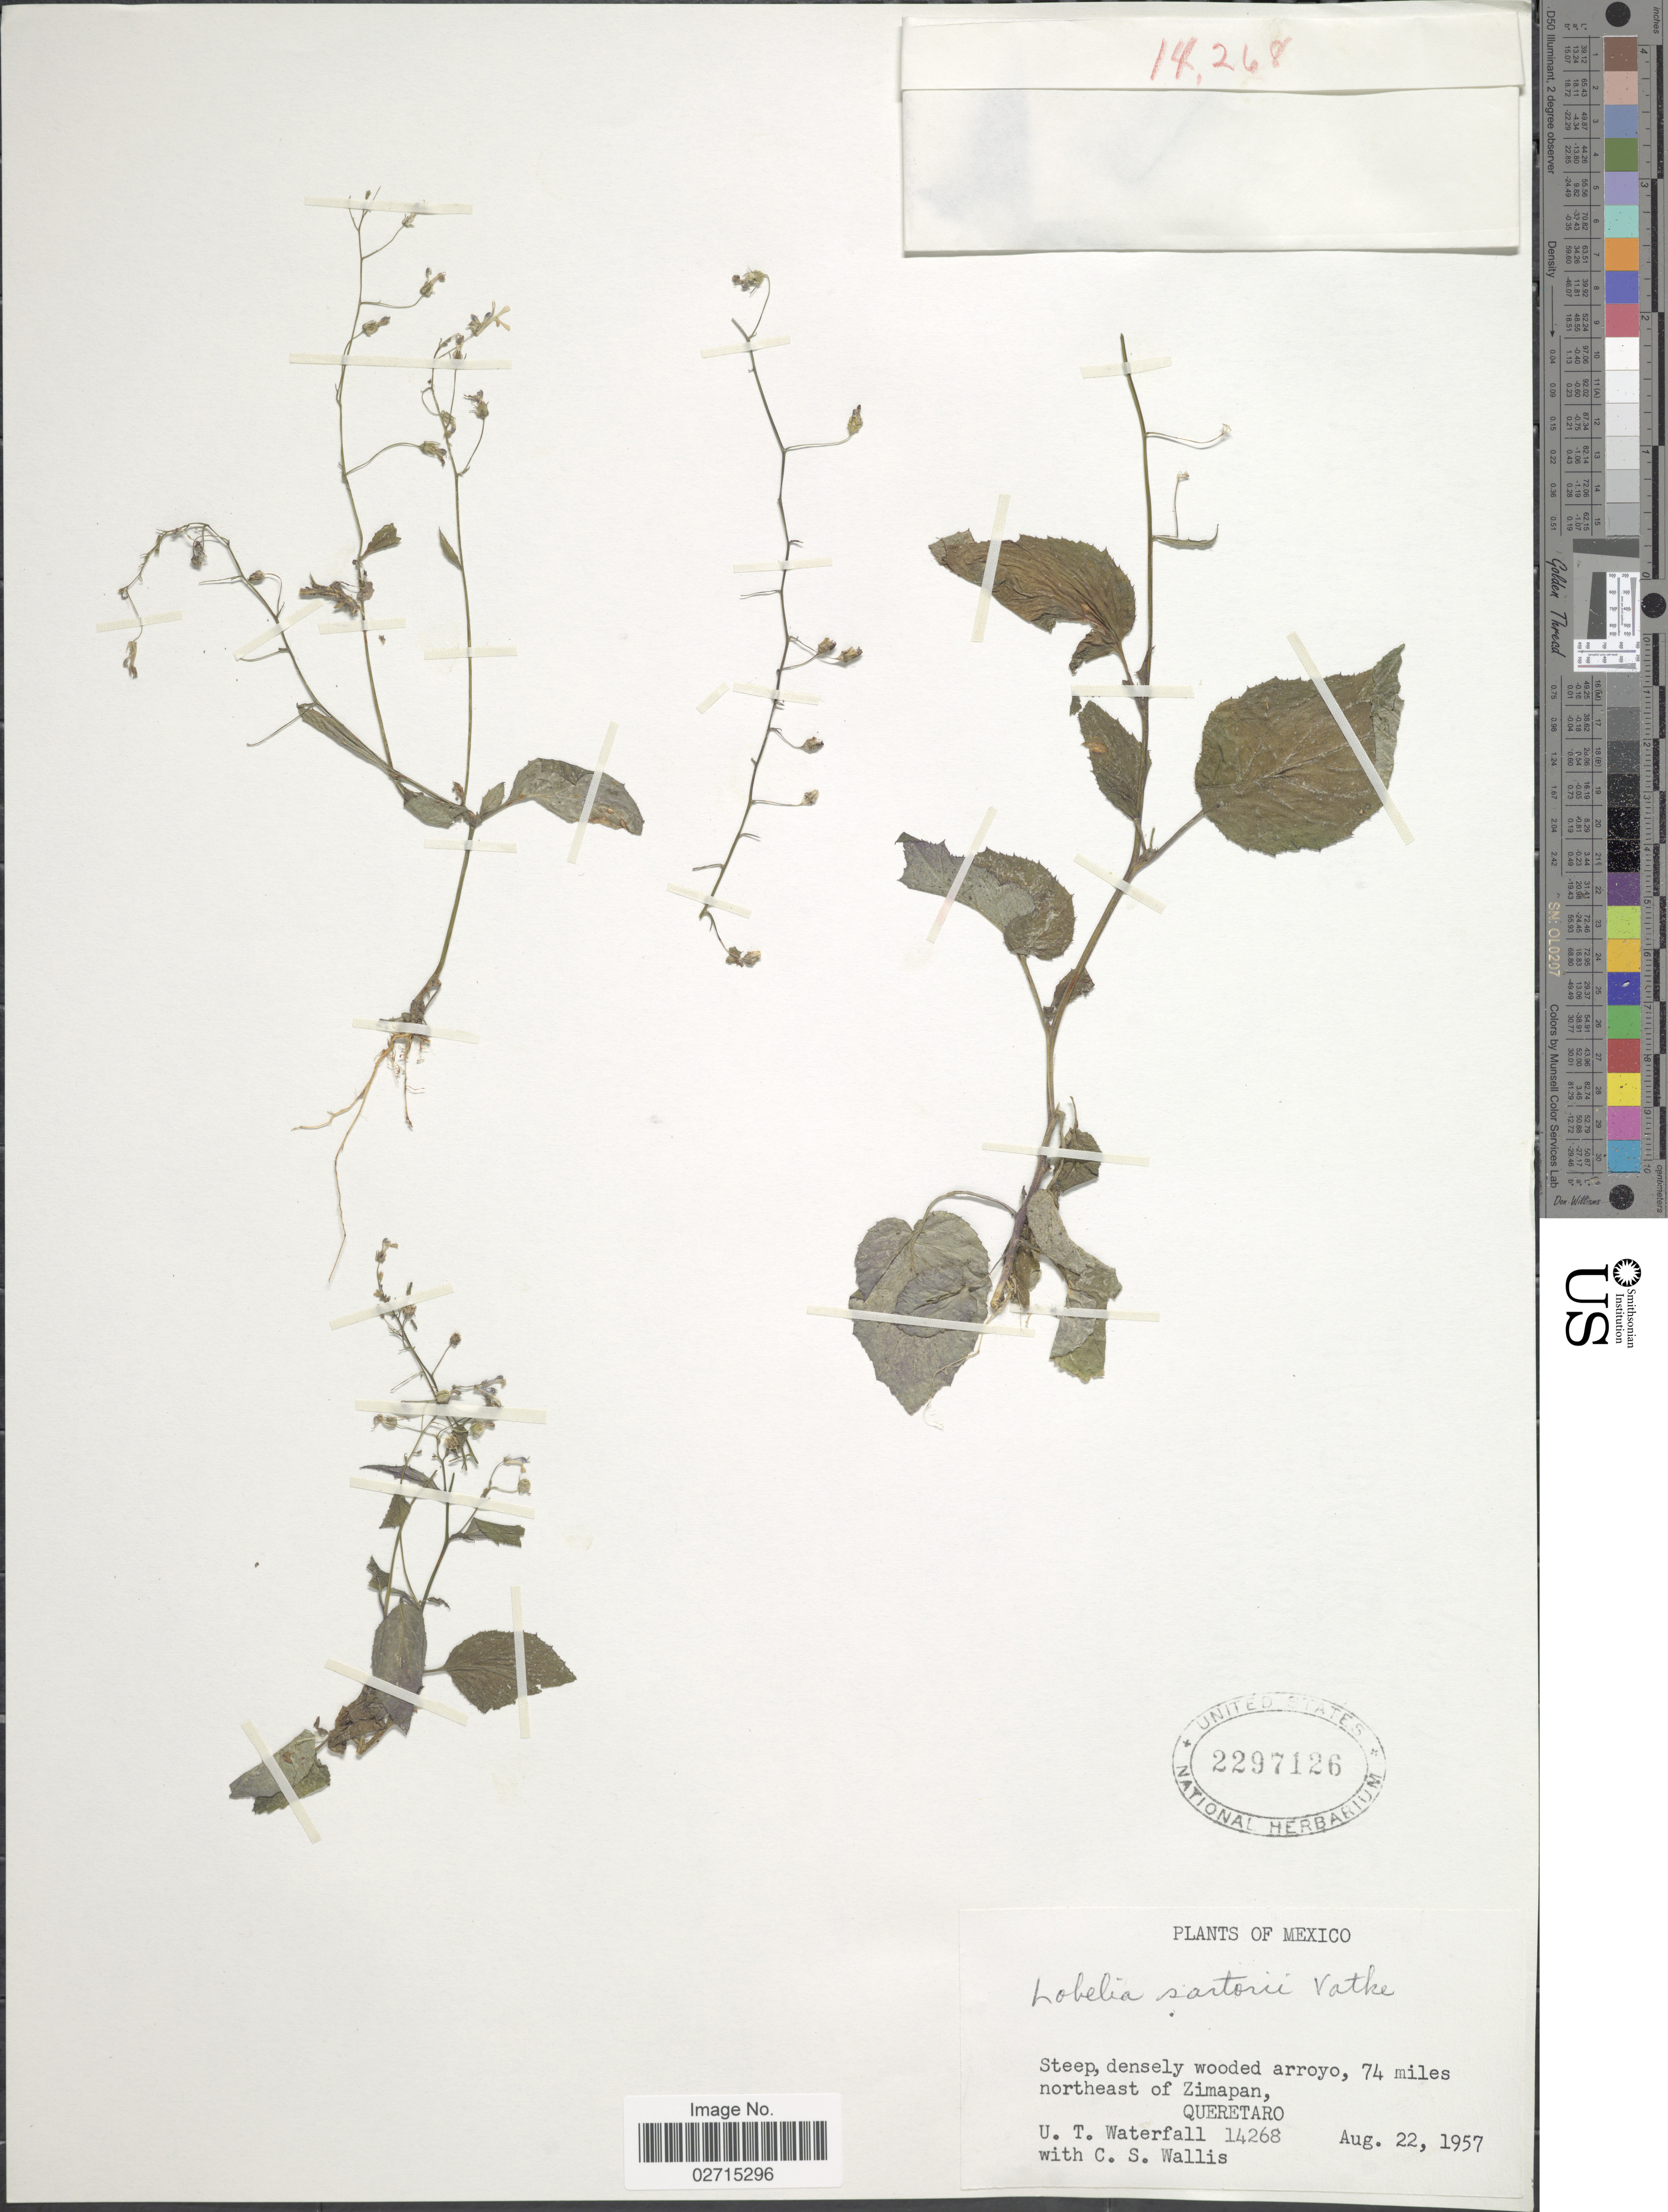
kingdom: Plantae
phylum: Tracheophyta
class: Magnoliopsida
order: Asterales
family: Campanulaceae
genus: Lobelia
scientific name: Lobelia sartorii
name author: Vatke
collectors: U. T. Waterfall & C. S. Wallis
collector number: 14268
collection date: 1957-08-22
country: Mexico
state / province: Querétaro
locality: Steep, densely wooded arroyo, 74 miles northeast of Zimapan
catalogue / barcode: US 2297126